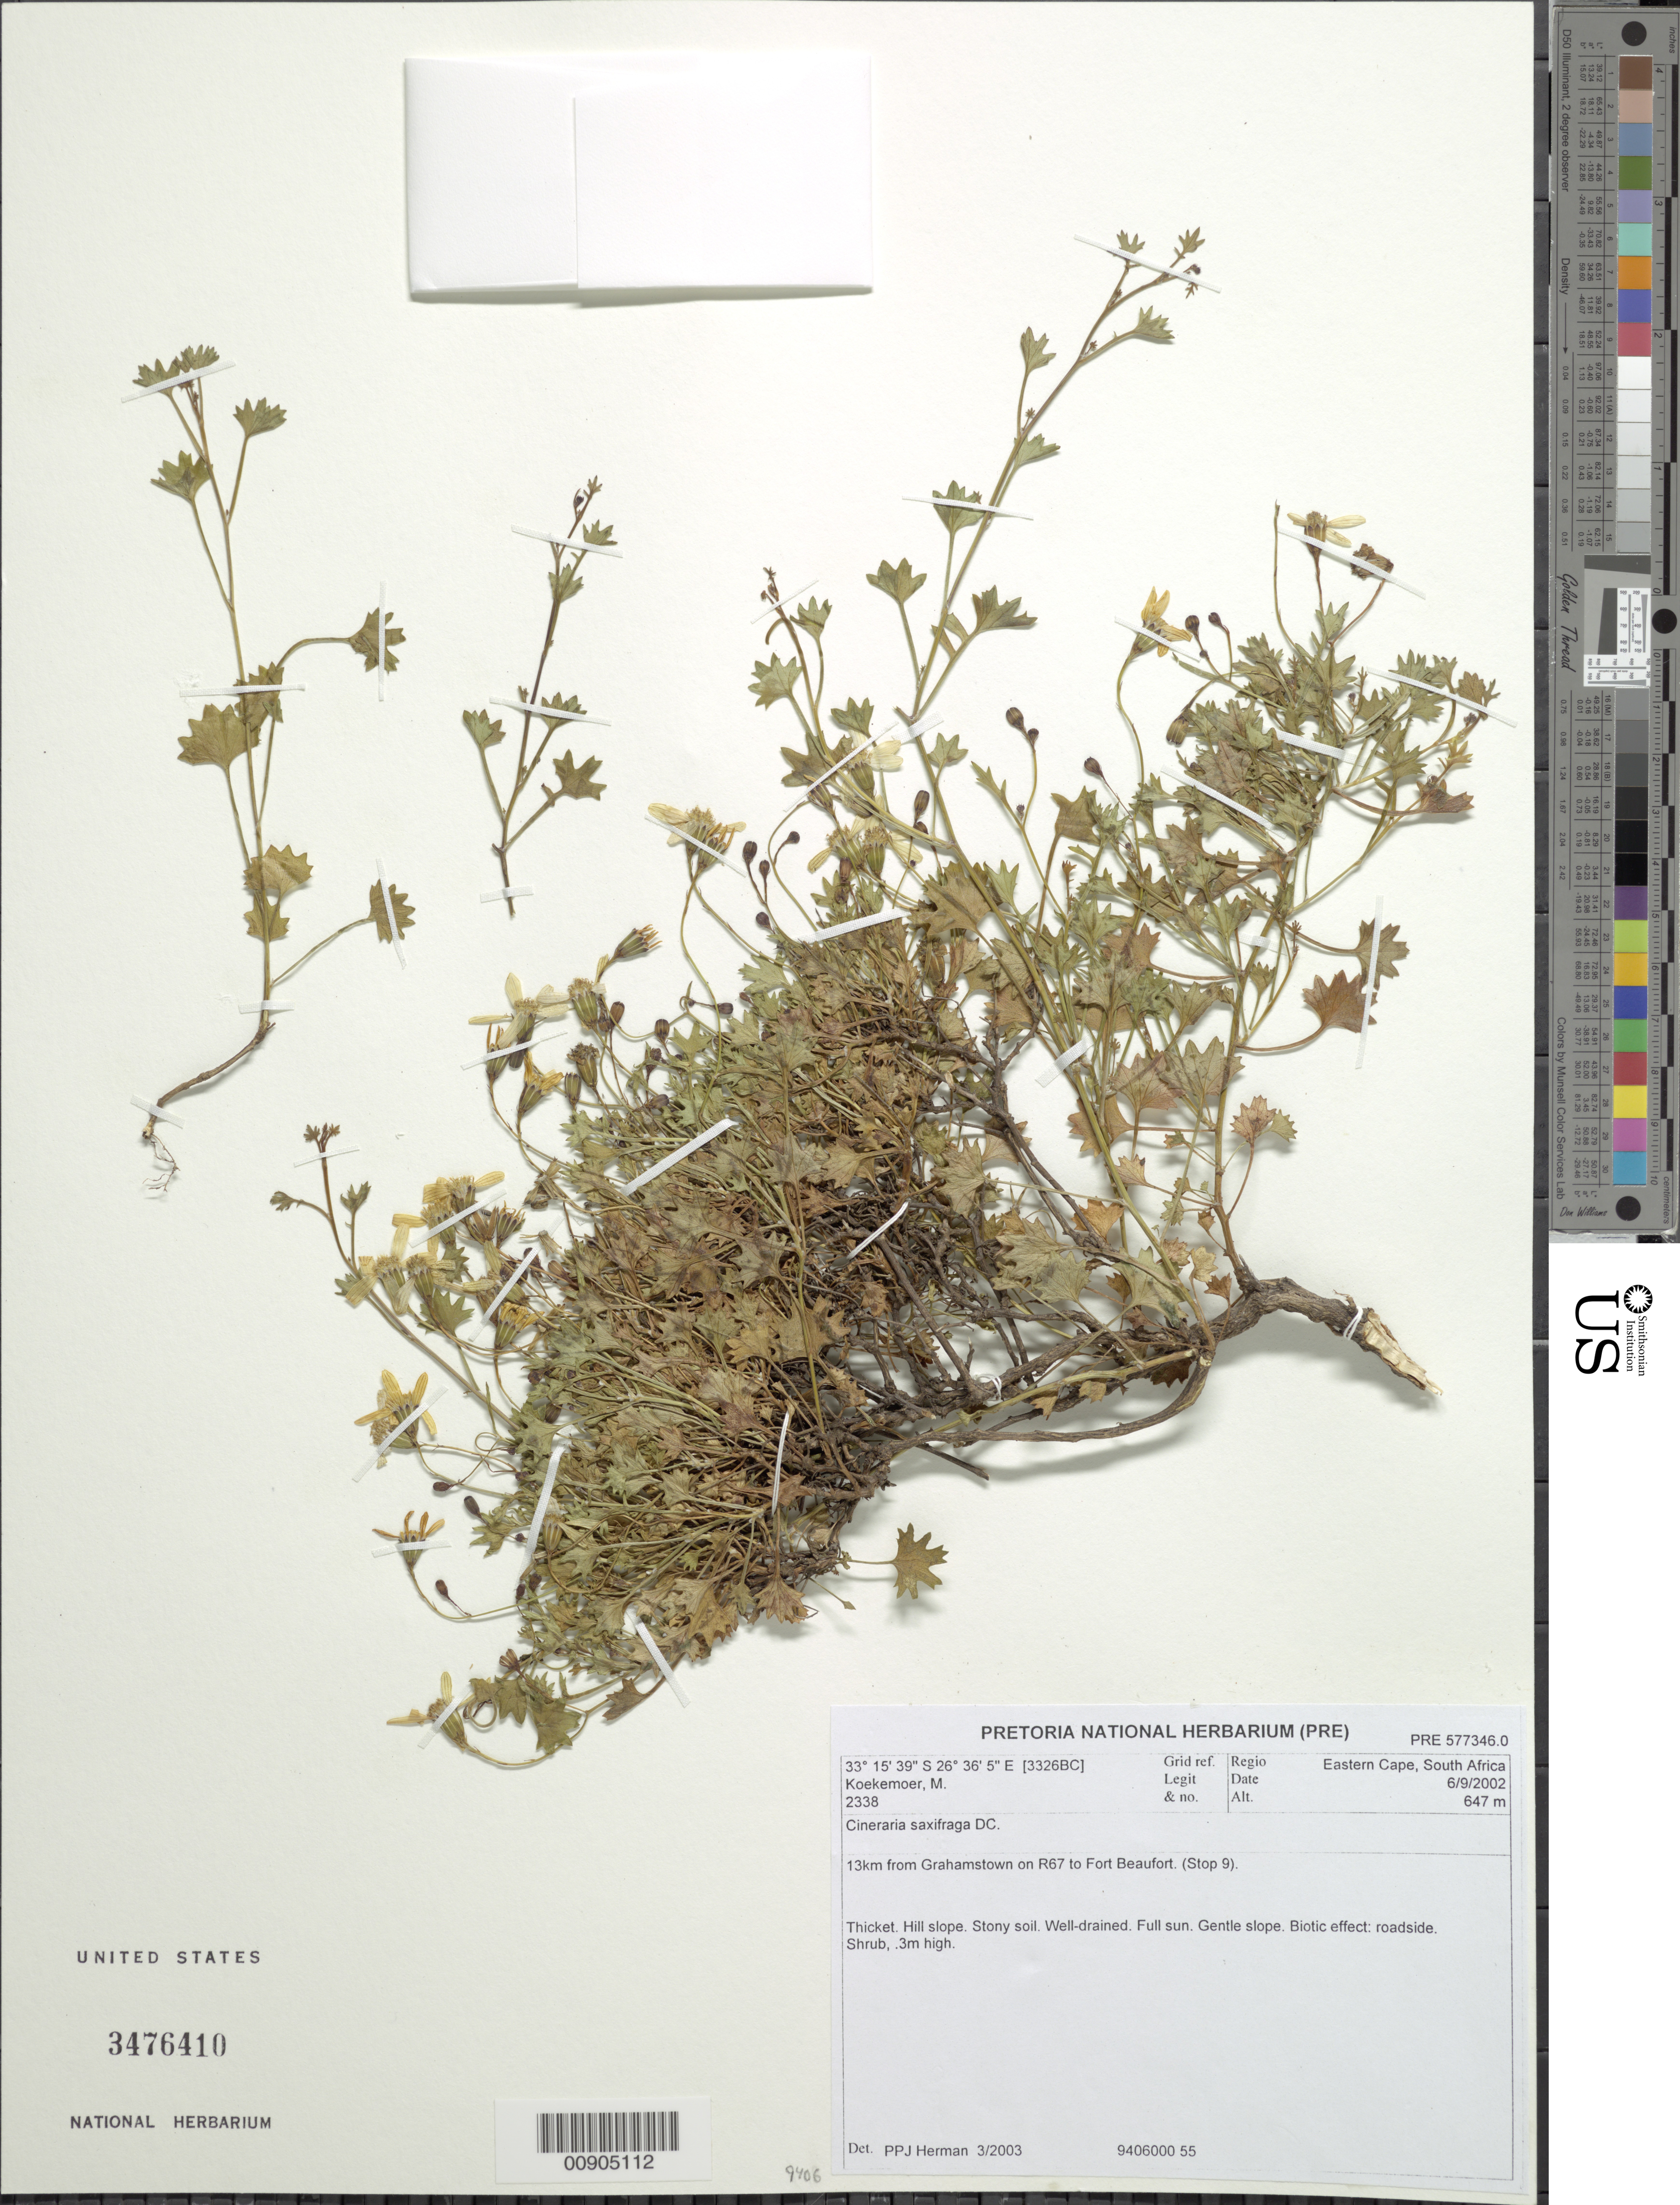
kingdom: Plantae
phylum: Tracheophyta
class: Magnoliopsida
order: Asterales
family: Asteraceae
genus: Cineraria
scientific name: Cineraria saxifraga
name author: DC.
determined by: Herman, P. P. J.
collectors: M. Koekemoer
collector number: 2338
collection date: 2002-09-06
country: South Africa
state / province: Eastern Cape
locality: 13 km from Grahamstown on R67 to Fort Beaufort (Stop 7)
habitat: Thicket, hill slope, stony soil, well-drained, full sun, gentle slope, roadside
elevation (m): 647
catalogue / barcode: US 3476410